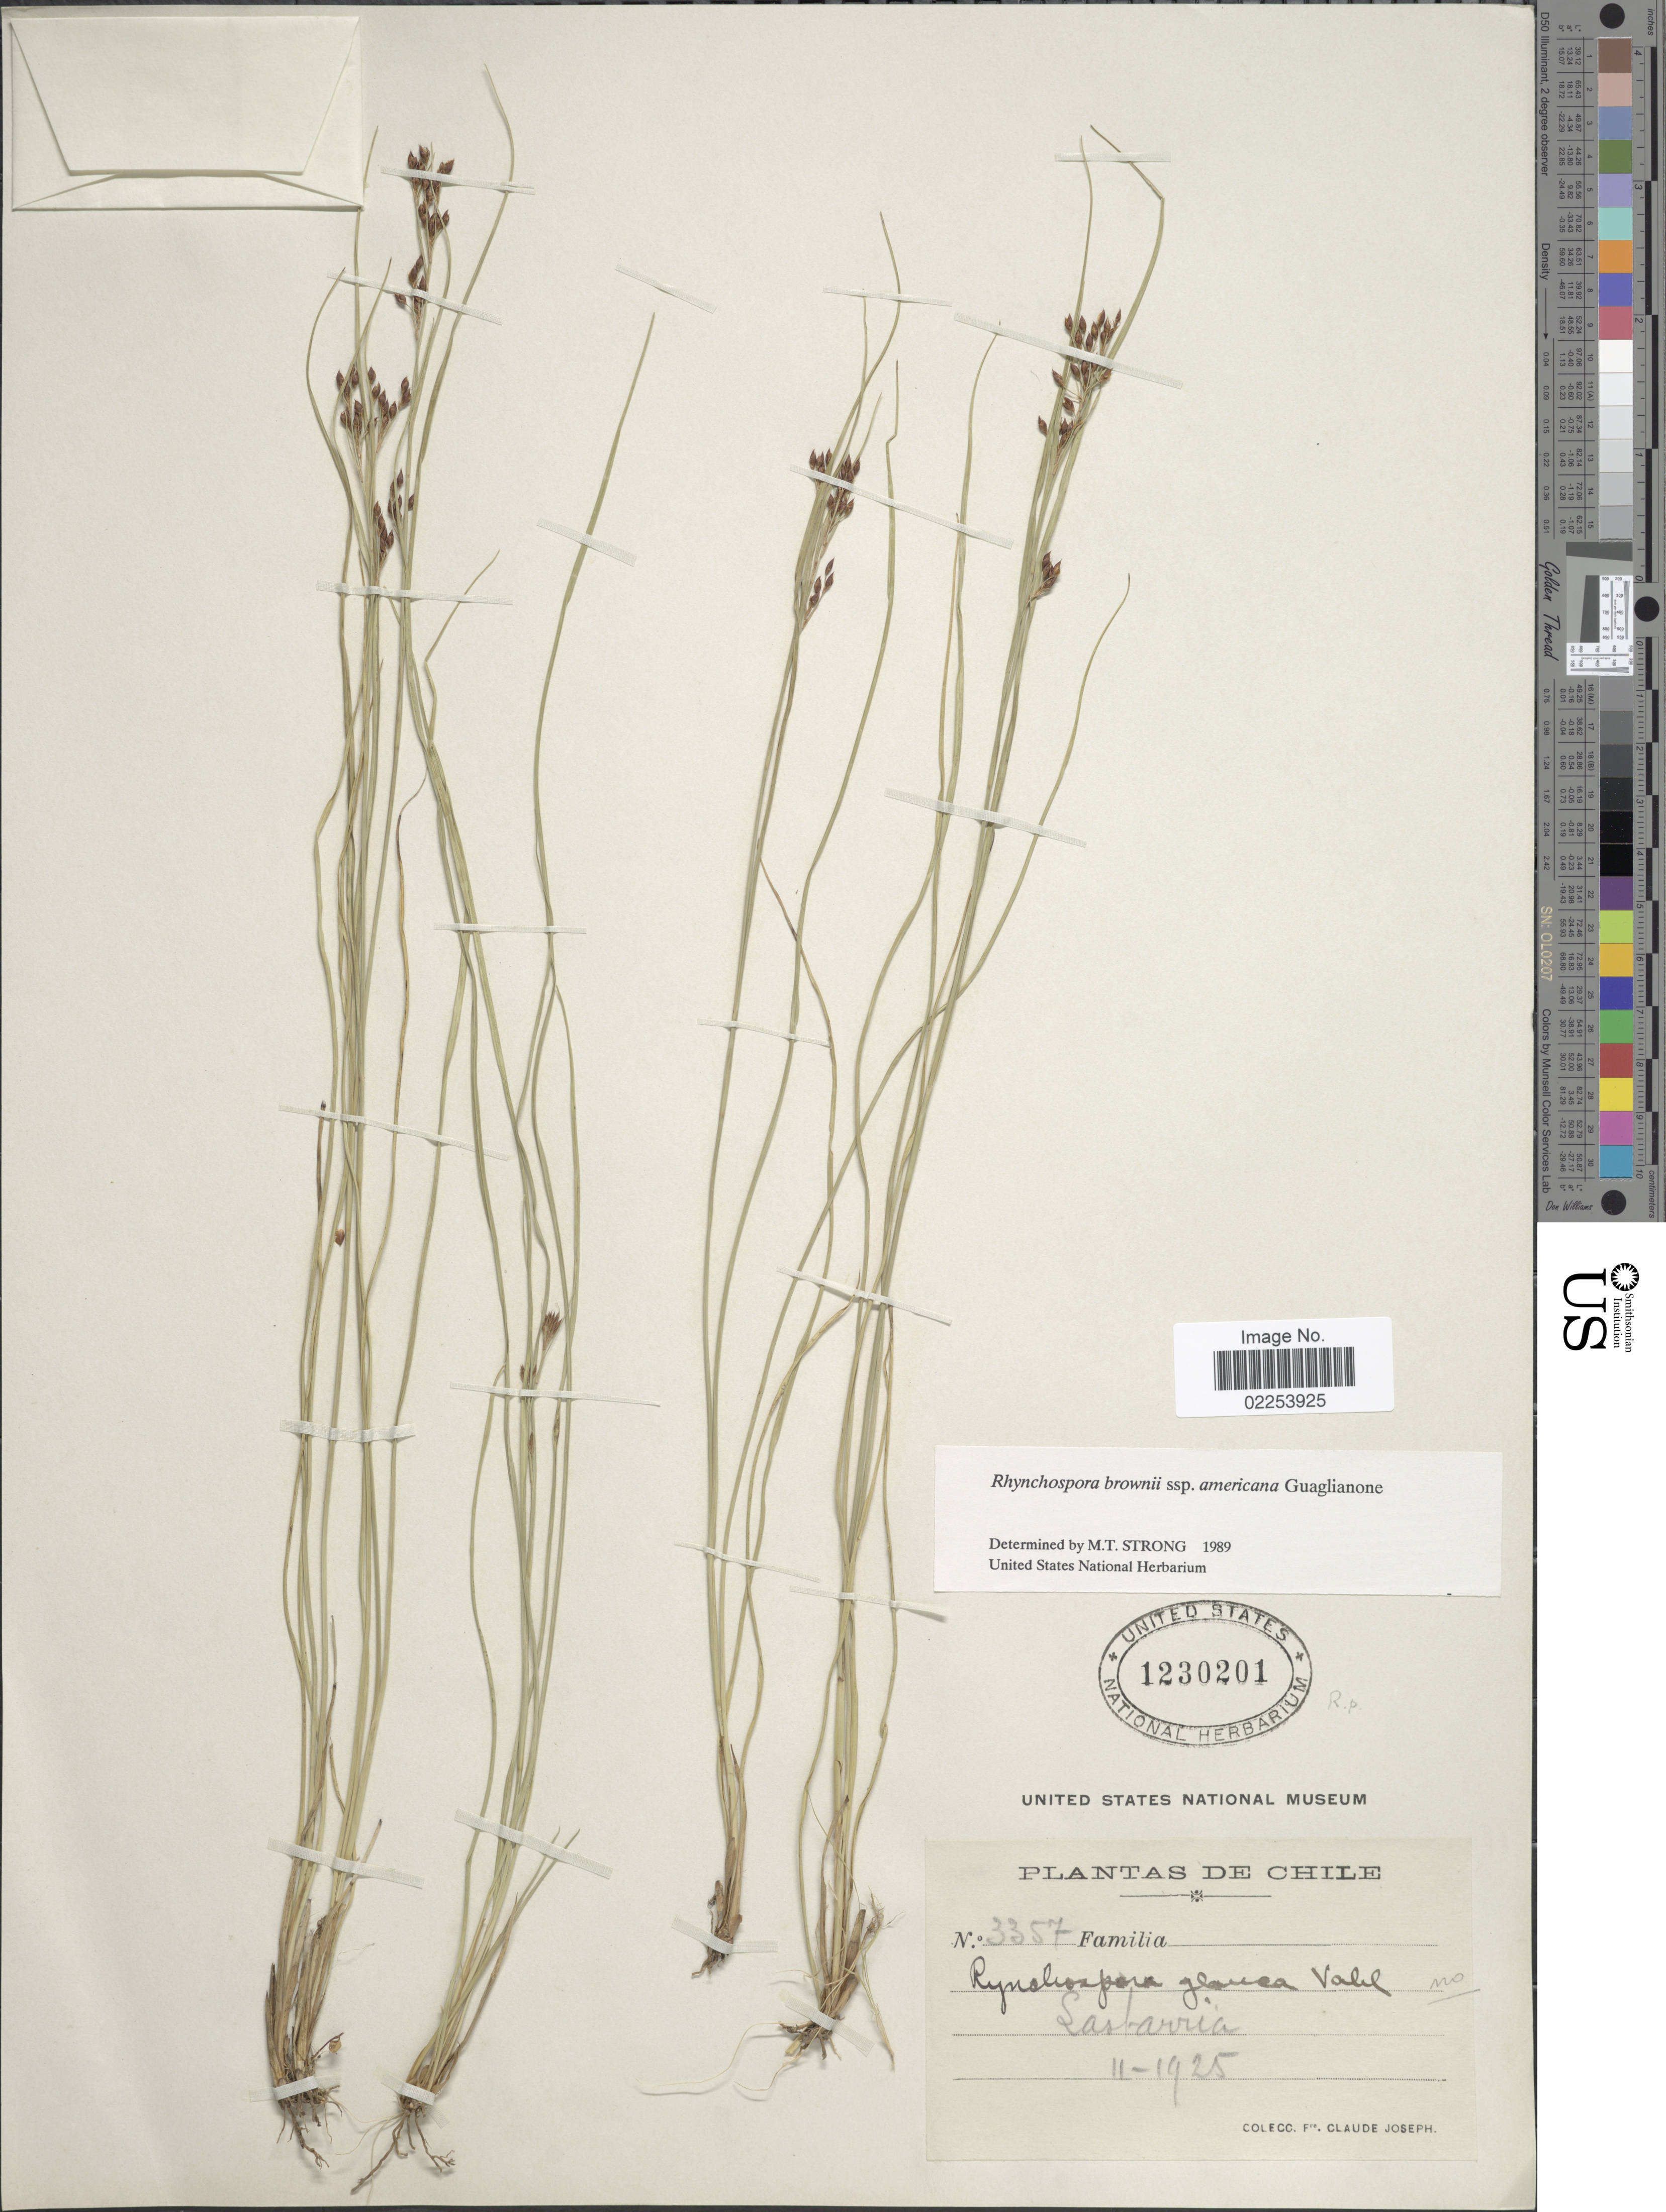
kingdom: Plantae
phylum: Tracheophyta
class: Liliopsida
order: Poales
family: Cyperaceae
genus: Rhynchospora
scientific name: Rhynchospora brownii subsp. americana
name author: Guagl.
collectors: Frere Claude Joseph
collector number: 3357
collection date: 1925-11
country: Chile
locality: Sastarria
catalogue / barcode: US 1230201